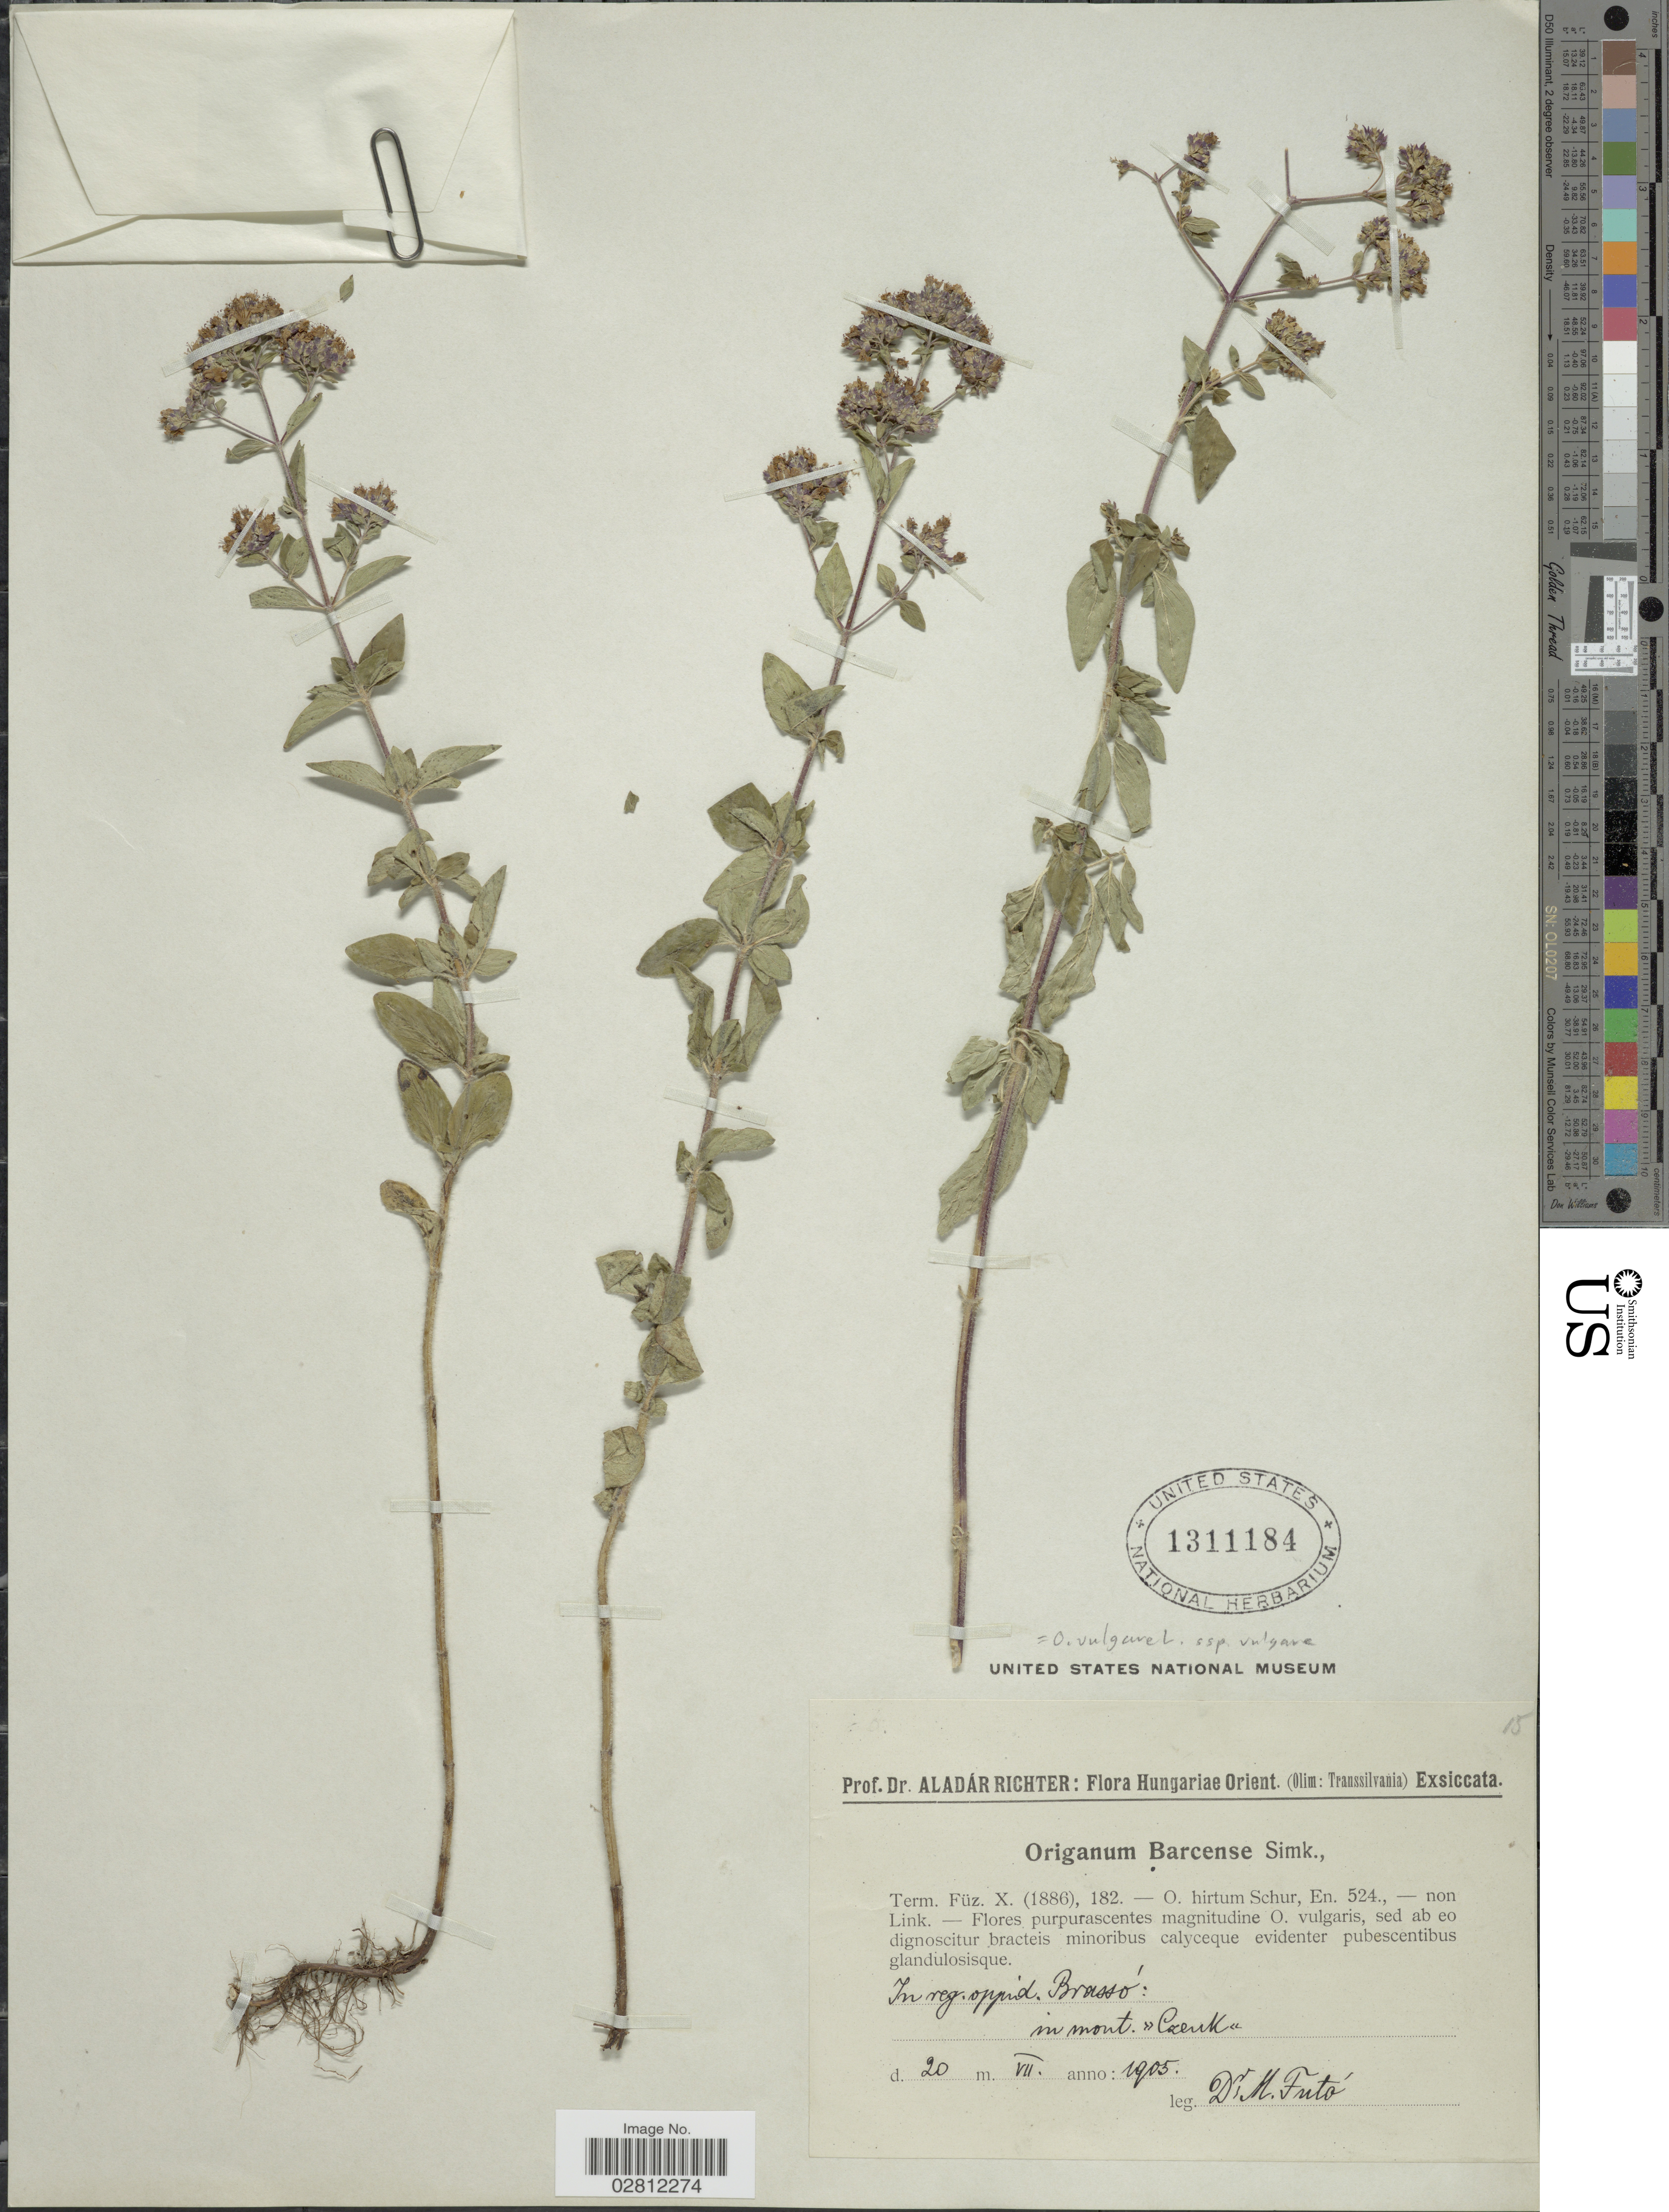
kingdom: Plantae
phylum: Tracheophyta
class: Magnoliopsida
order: Lamiales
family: Lamiaceae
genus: Origanum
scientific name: Origanum vulgare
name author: L.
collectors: M. Futo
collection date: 1905-07-20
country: Hungary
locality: In reg. oppid. Brassó, in mont. >>Czenk<<.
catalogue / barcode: US 1311184